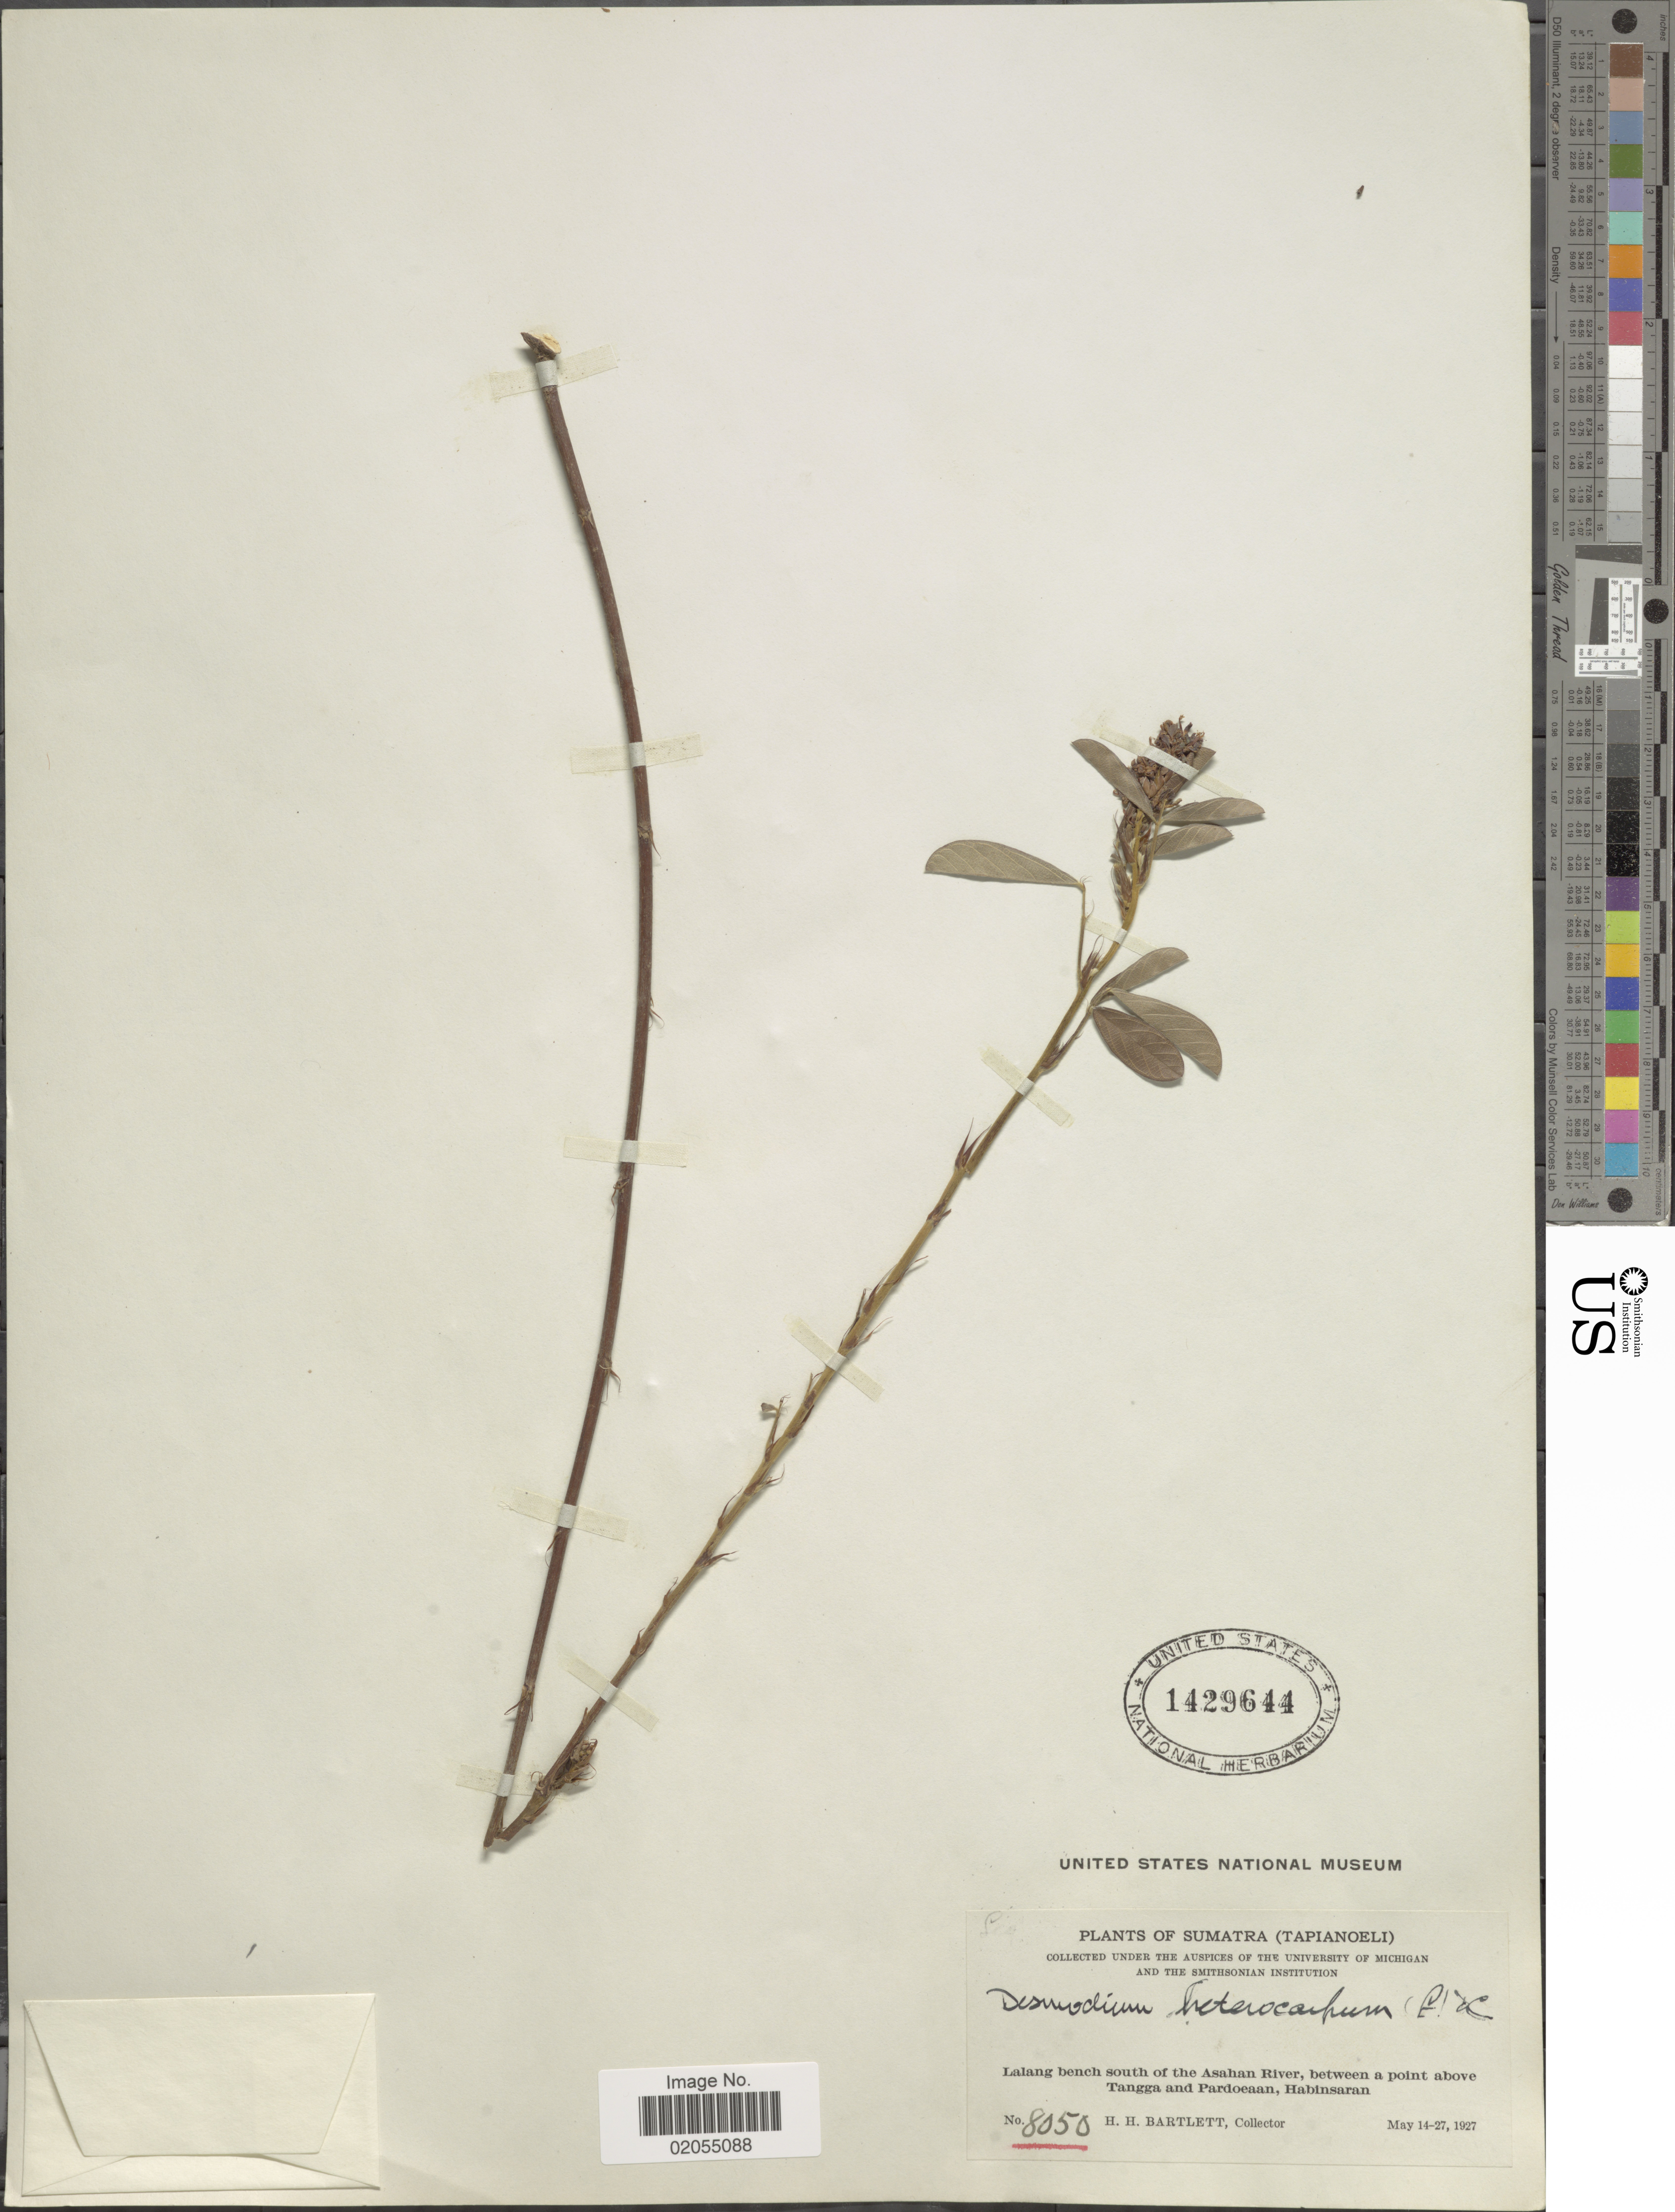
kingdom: Plantae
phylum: Tracheophyta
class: Magnoliopsida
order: Fabales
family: Fabaceae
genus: Grona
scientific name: Grona heterocarpos var. strigosa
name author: (Meeuwen) H. Ohashi & K. Ohashi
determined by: Strong, Mark T., (BOT), Smithsonian Institution - National Museum of Natural History (UNITED STATES)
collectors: H. H. Bartlett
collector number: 8050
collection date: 1927-05-14/1927-05-27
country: Indonesia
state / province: Sumatra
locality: Sumatra (East Coast). Lalang bench south of the Asahan River, between a point above Tangga and Pardoeaan, Habinsaran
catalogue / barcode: US 1429644